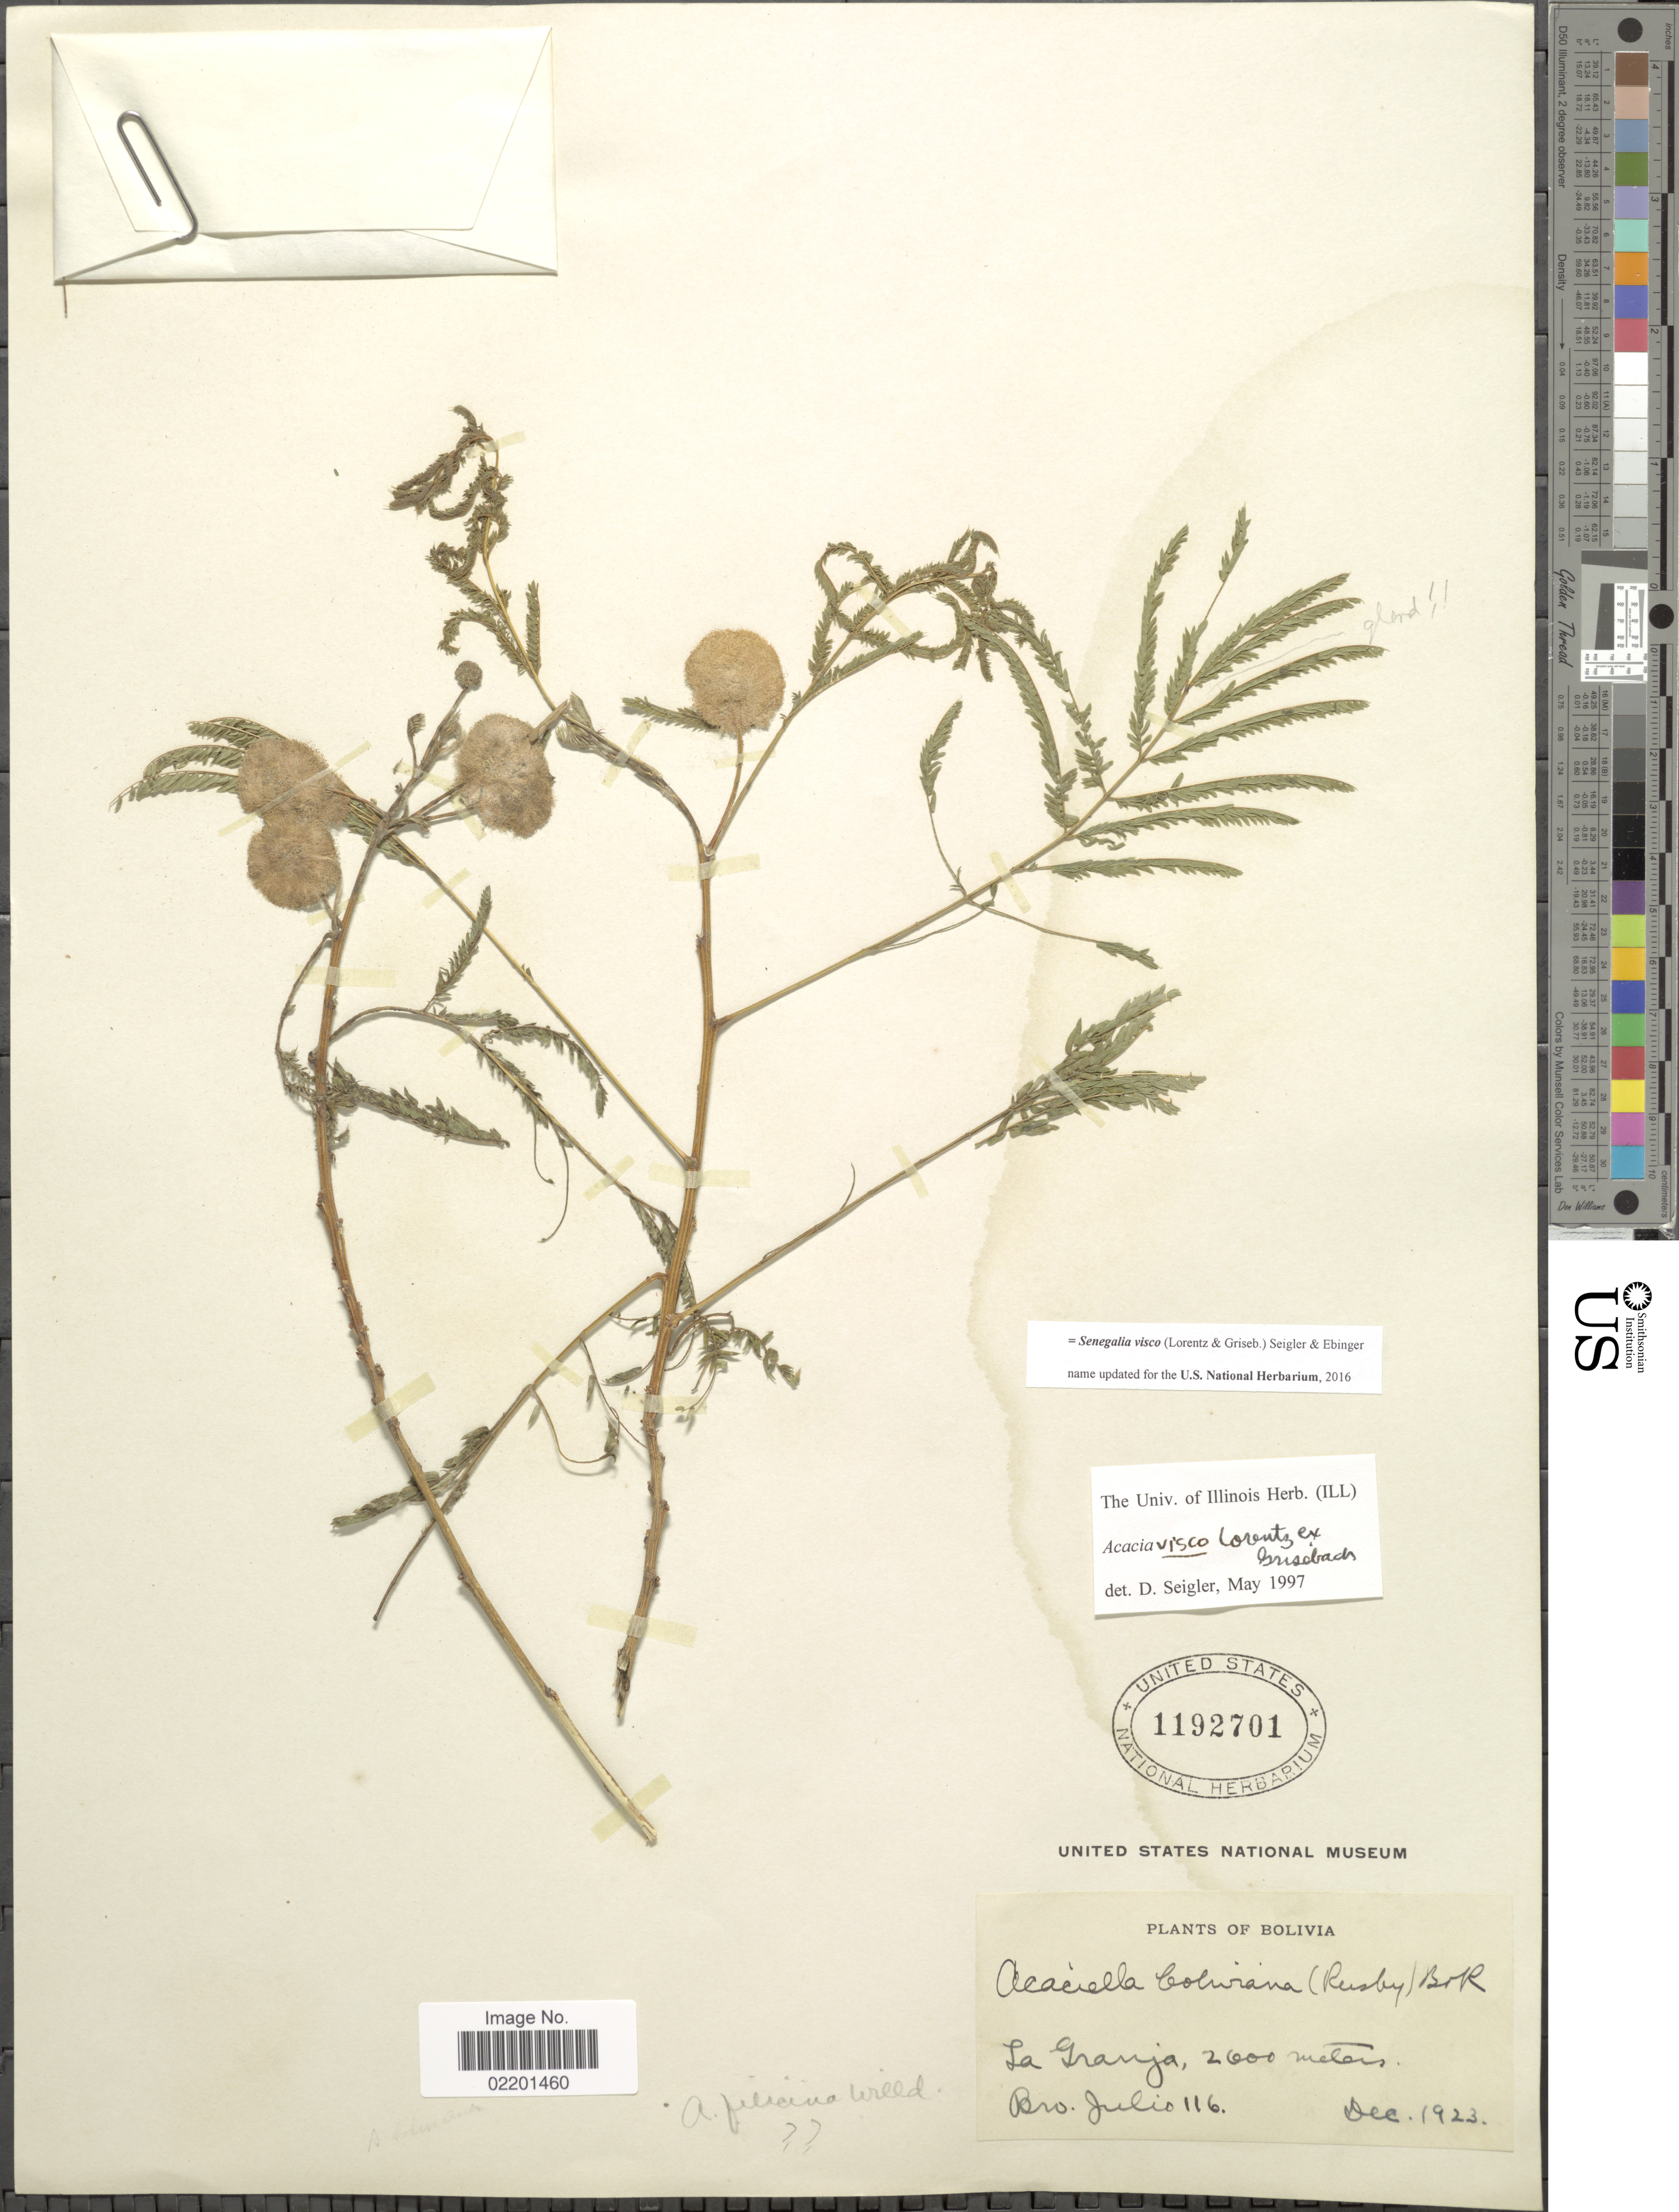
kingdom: Plantae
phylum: Tracheophyta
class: Magnoliopsida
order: Fabales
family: Fabaceae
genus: Parasenegalia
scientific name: Parasenegalia visco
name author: (Lorentz ex Griseb.) Seigler & Ebinger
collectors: Bro. Julio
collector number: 116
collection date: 1923-12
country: Bolivia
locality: La Granja.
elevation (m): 2600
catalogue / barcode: US 1192701